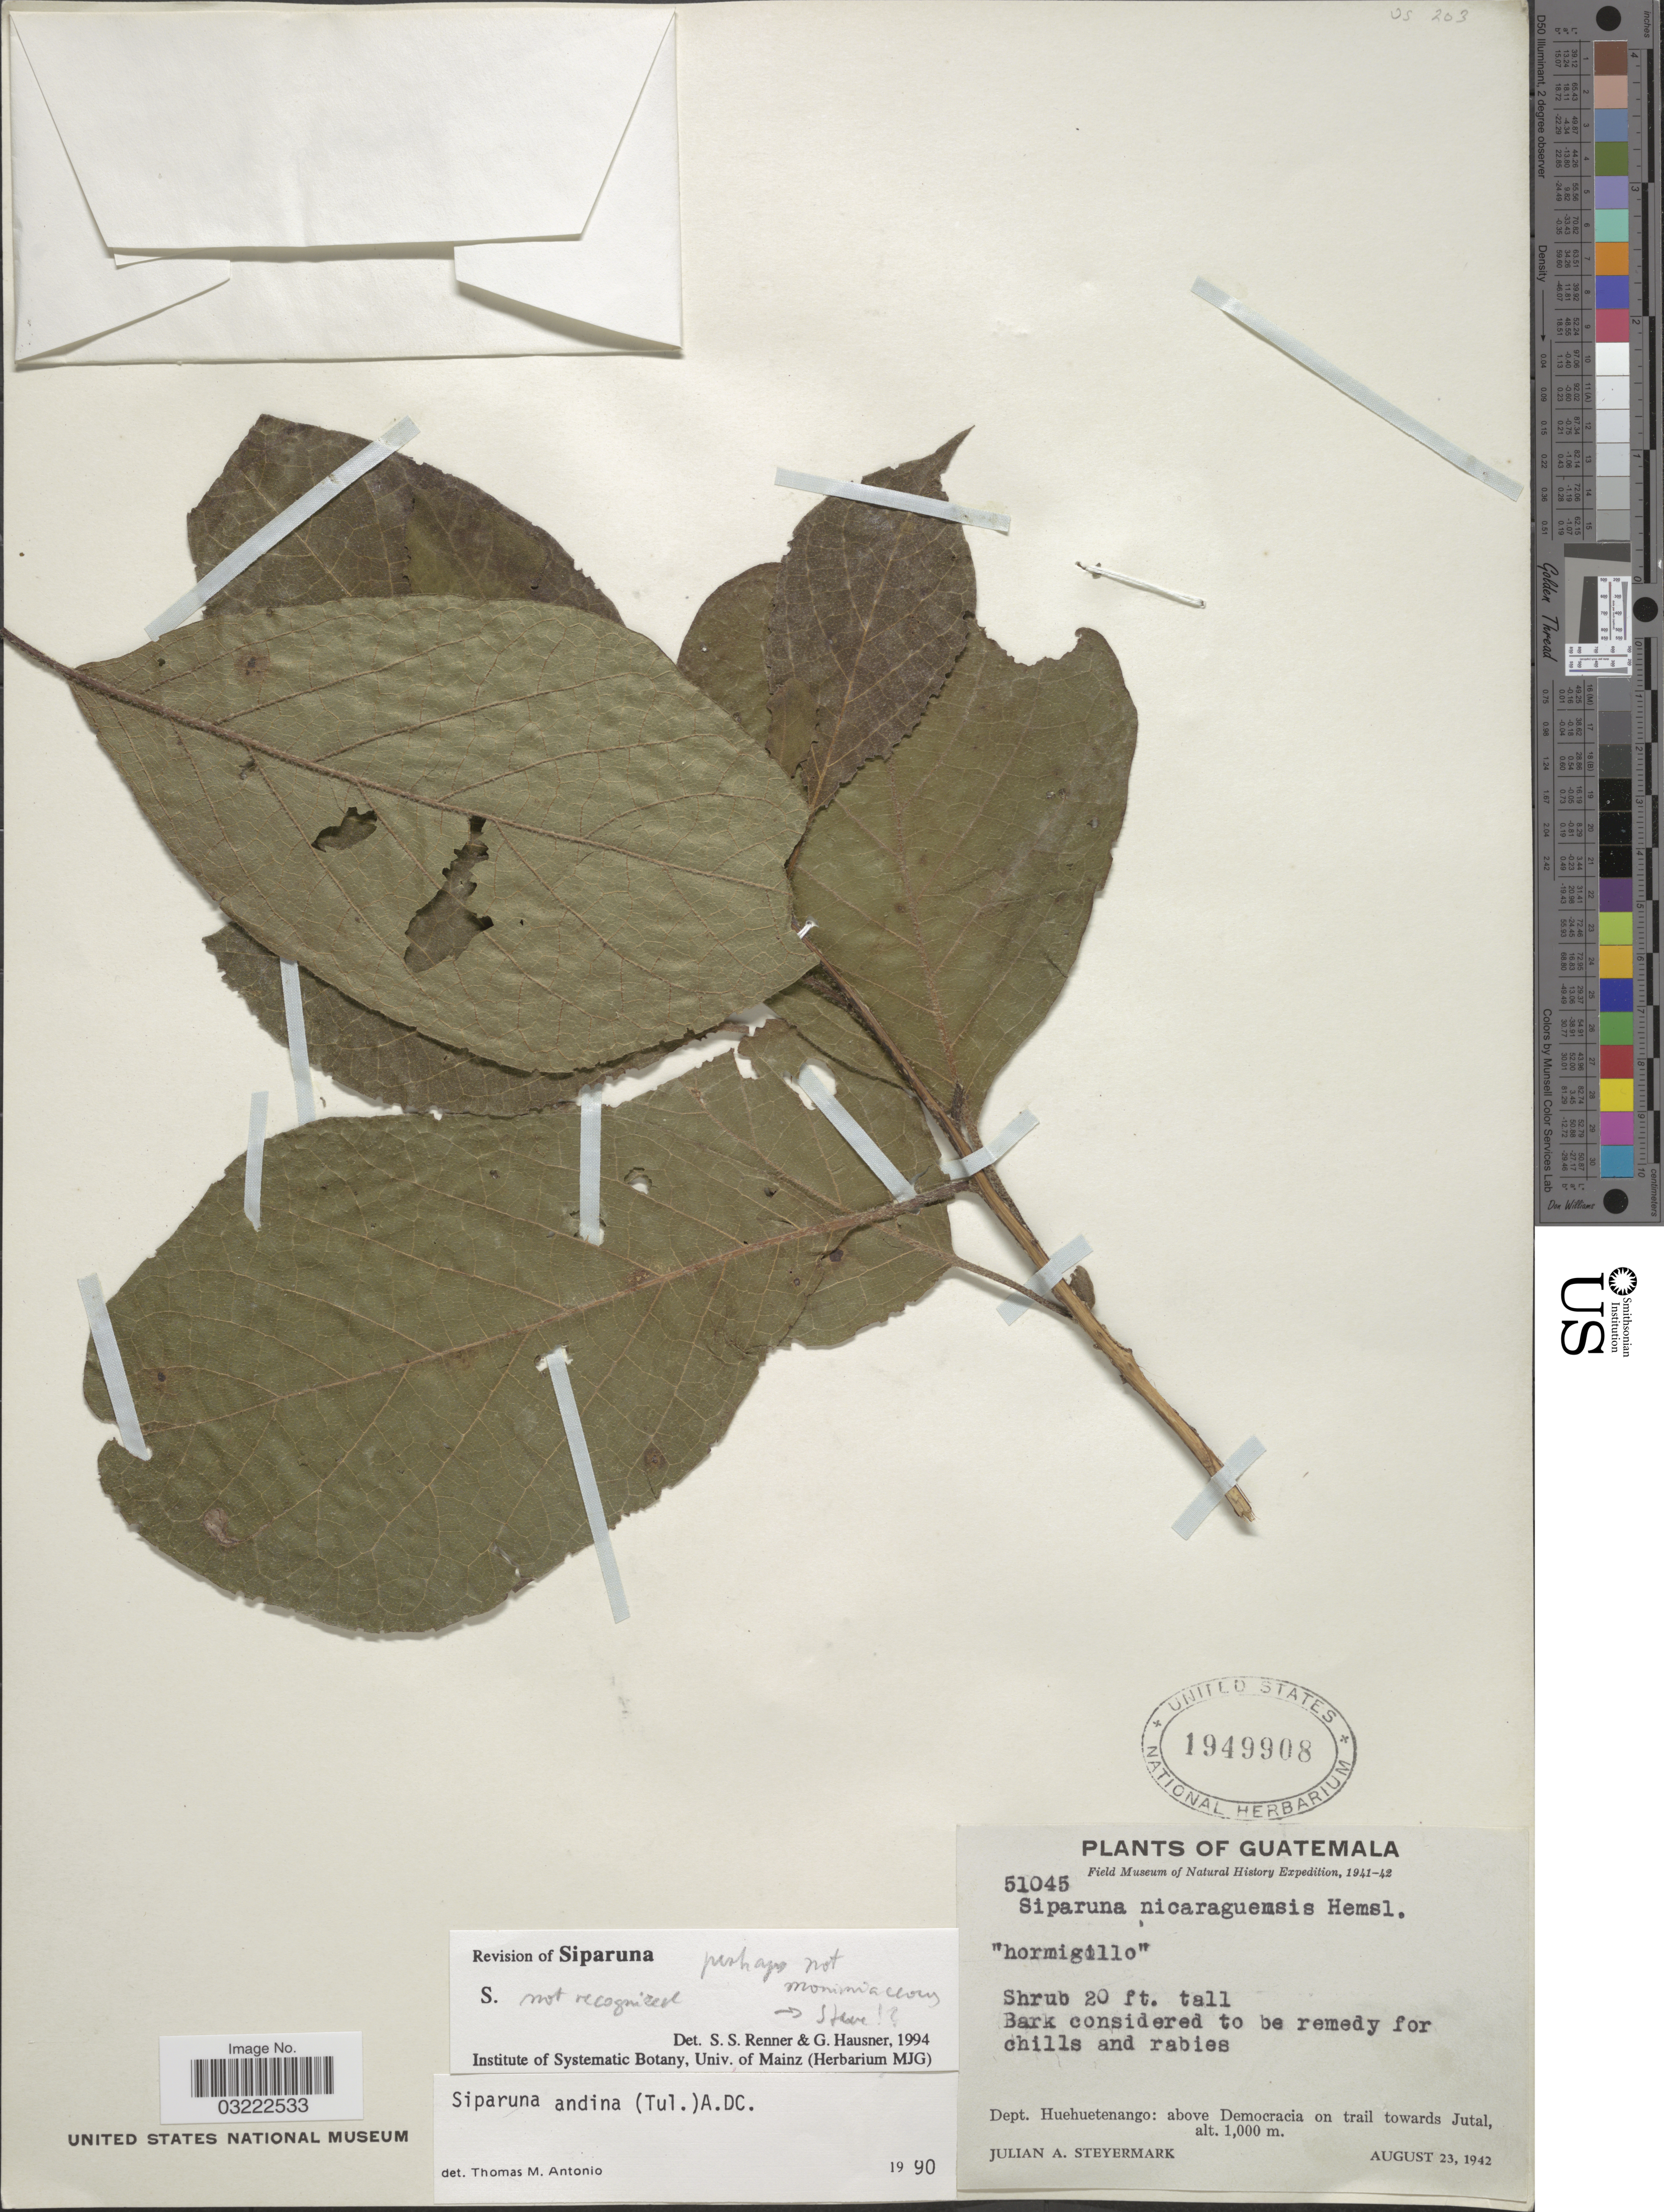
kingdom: Plantae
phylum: Tracheophyta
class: Magnoliopsida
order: Boraginales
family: Cordiaceae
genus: Cordia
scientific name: Cordia sp.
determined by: Londoño-Echeverri, Y.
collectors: J. Steyermark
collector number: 51045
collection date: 1942-08-23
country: Guatemala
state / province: Huehuetenango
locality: Dept. Huehuetenango: above Democracia on trail towards Jutal.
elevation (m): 1000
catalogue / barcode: US 1949908